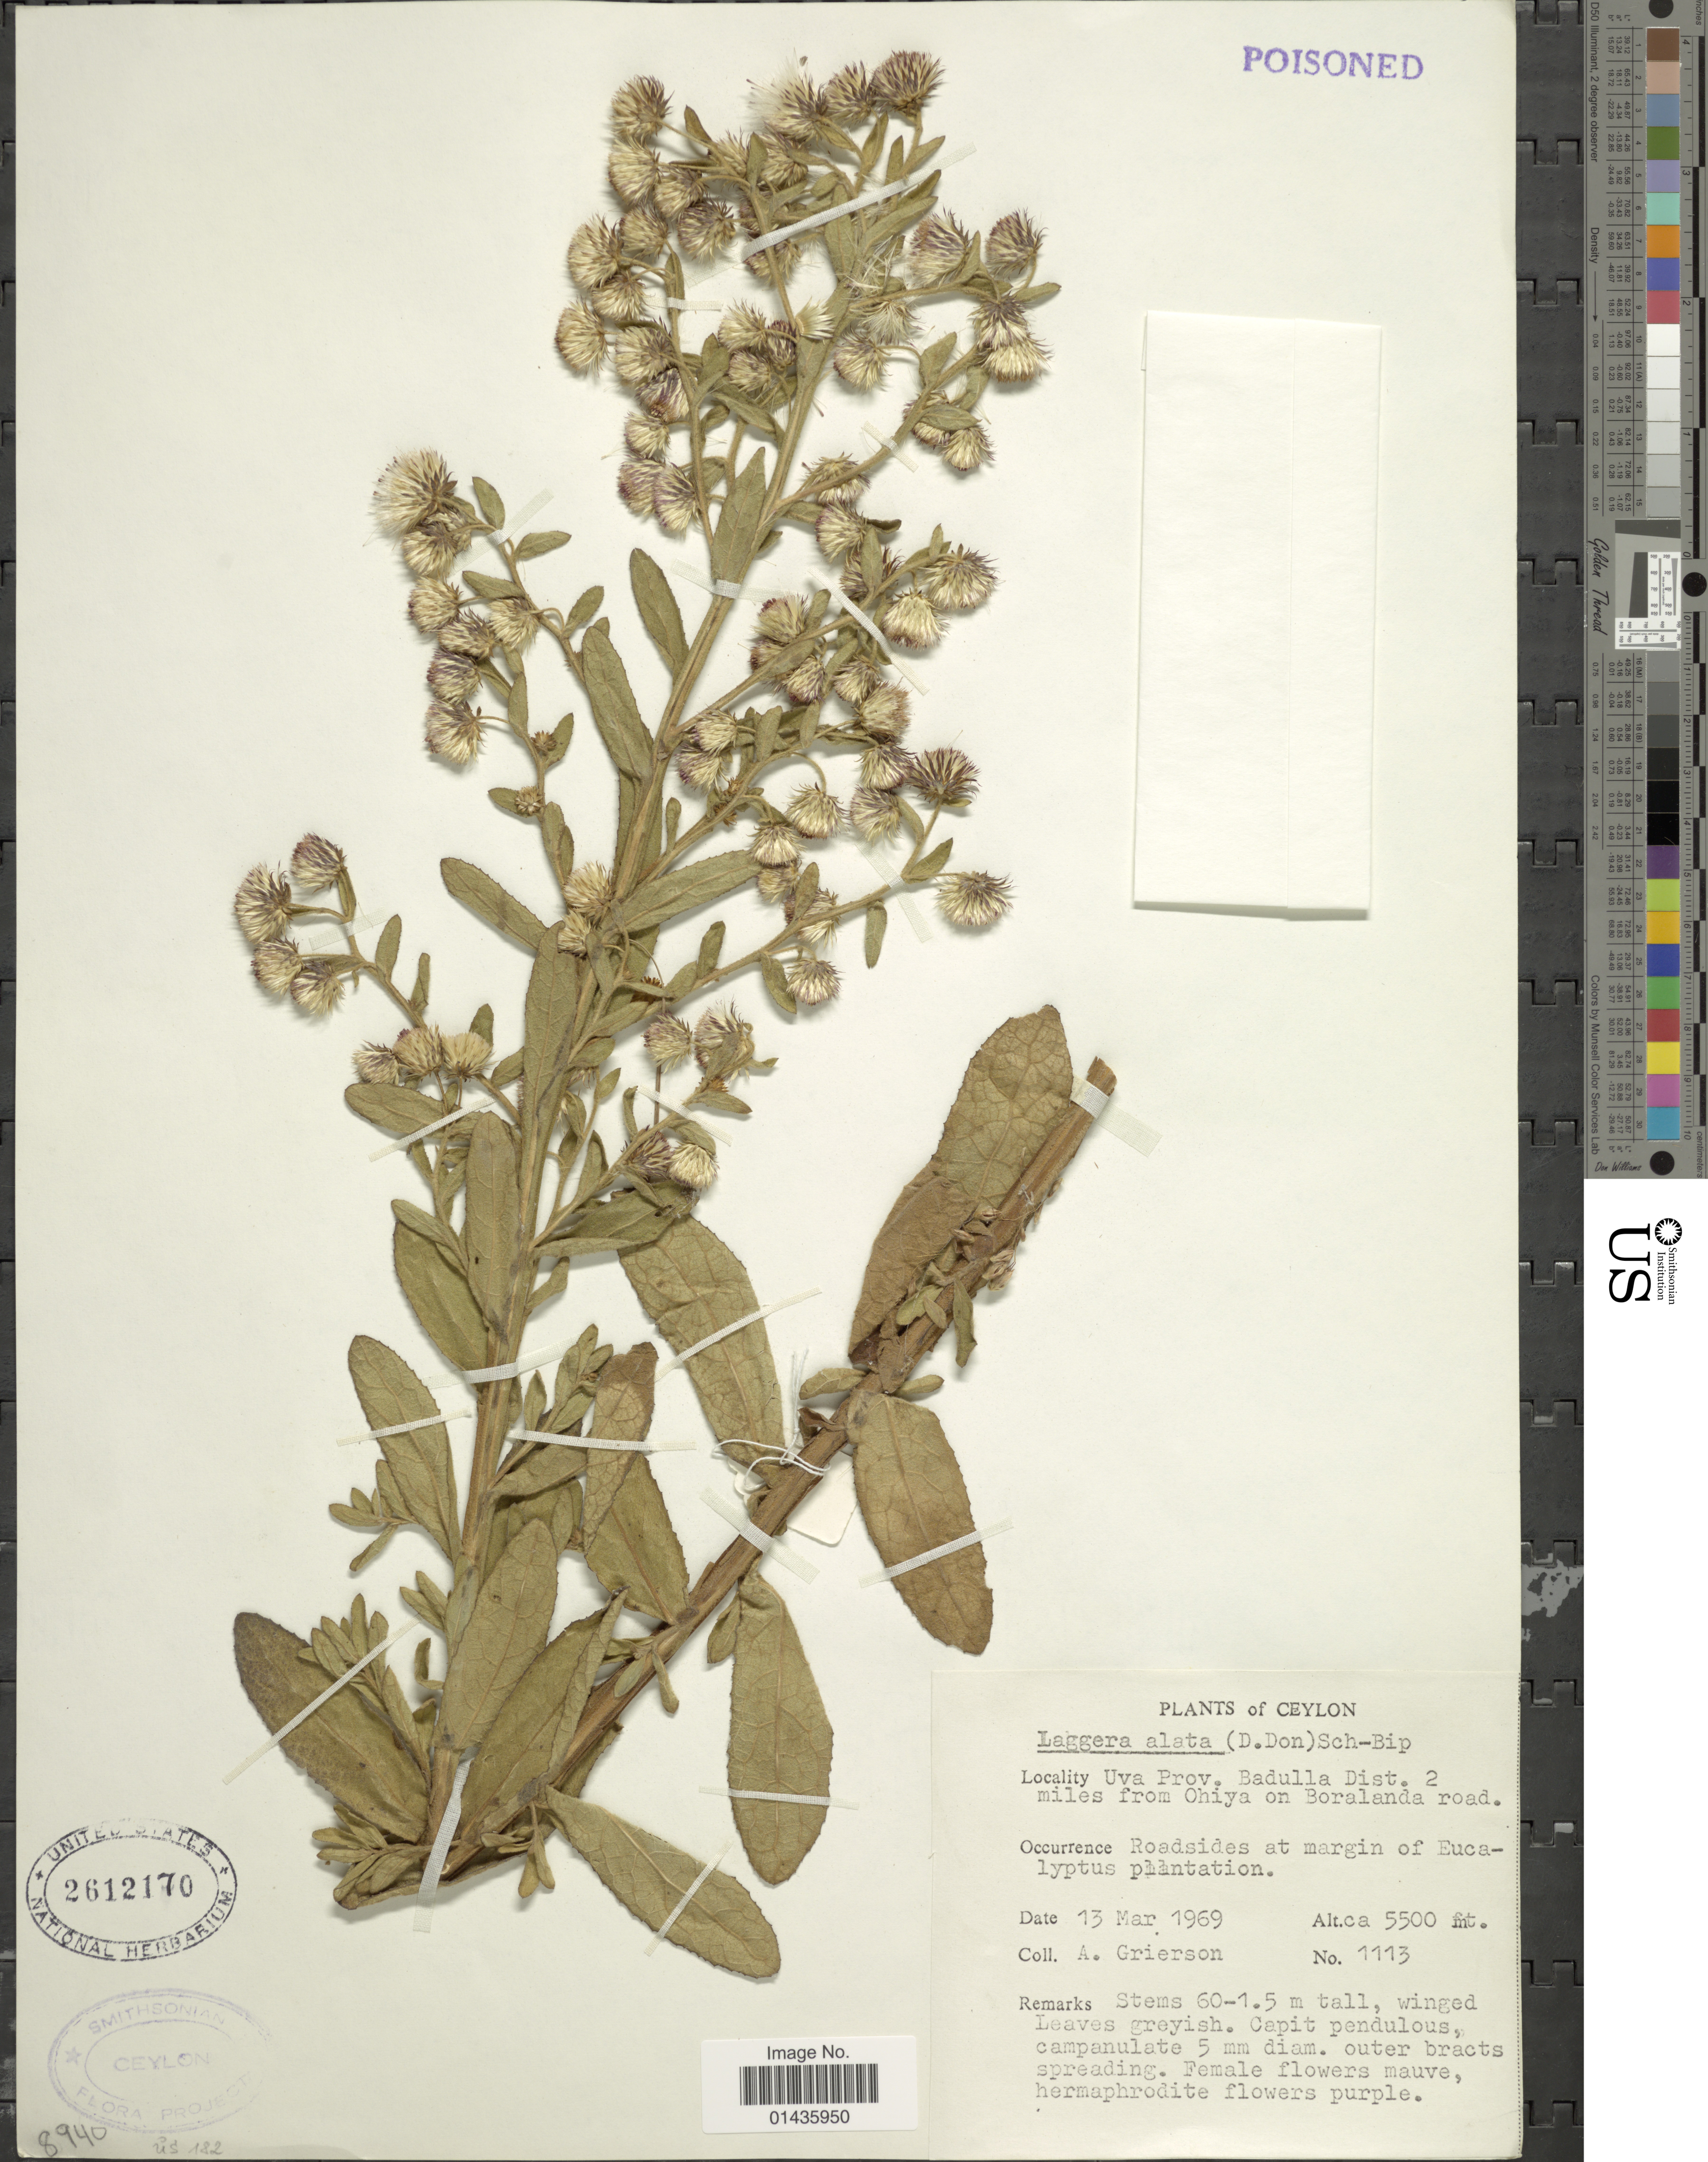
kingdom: Plantae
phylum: Tracheophyta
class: Magnoliopsida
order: Asterales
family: Asteraceae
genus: Laggera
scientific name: Laggera alata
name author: Sch. Bip.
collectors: A. Grierson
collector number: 1113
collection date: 1969-03-13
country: Sri Lanka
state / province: Uva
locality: Ceylon, Badulla Dist. 2 miles from Ohiya on Boralanda road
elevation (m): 1676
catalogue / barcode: US 2612170